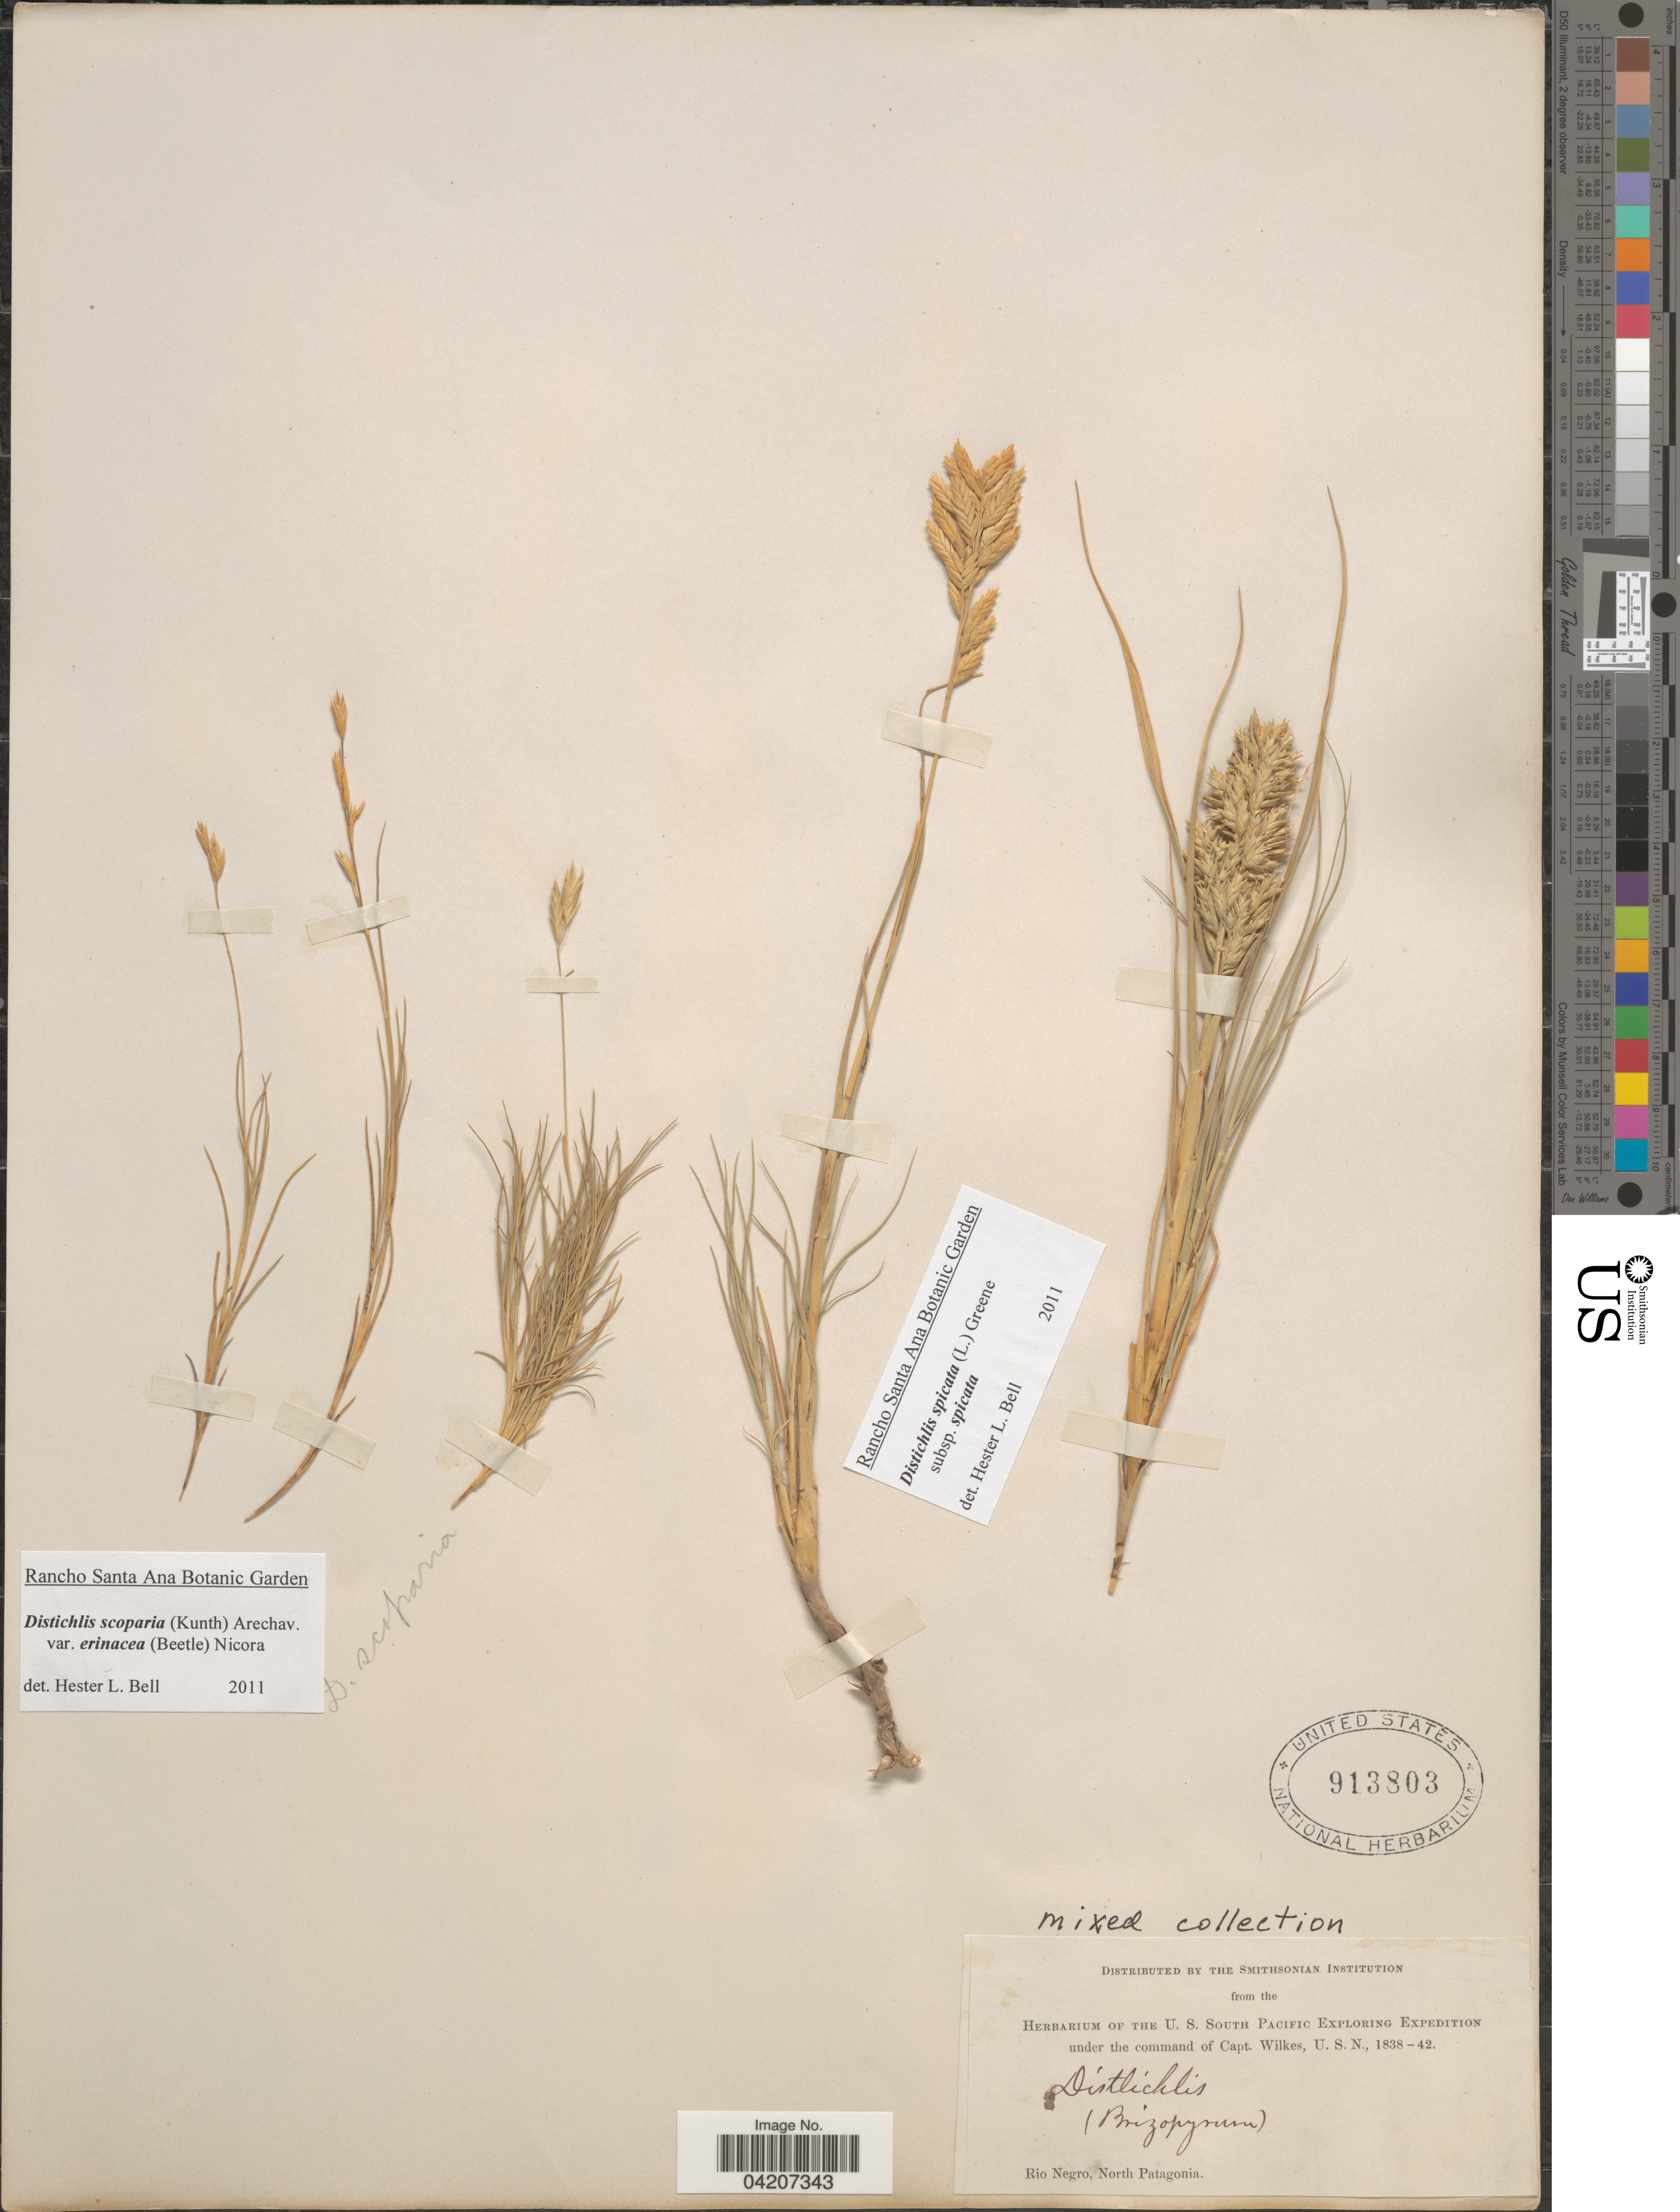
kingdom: Plantae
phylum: Tracheophyta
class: Liliopsida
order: Poales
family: Poaceae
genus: Distichlis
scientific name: Distichlis spicata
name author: (L.) Greene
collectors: Wilkes Explor. Exped.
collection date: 1838/1842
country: Argentina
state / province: Rio Negro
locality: The U. S. South Pacific Exploring Expedition. Rio Negro, North Patagonia.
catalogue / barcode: US 913803